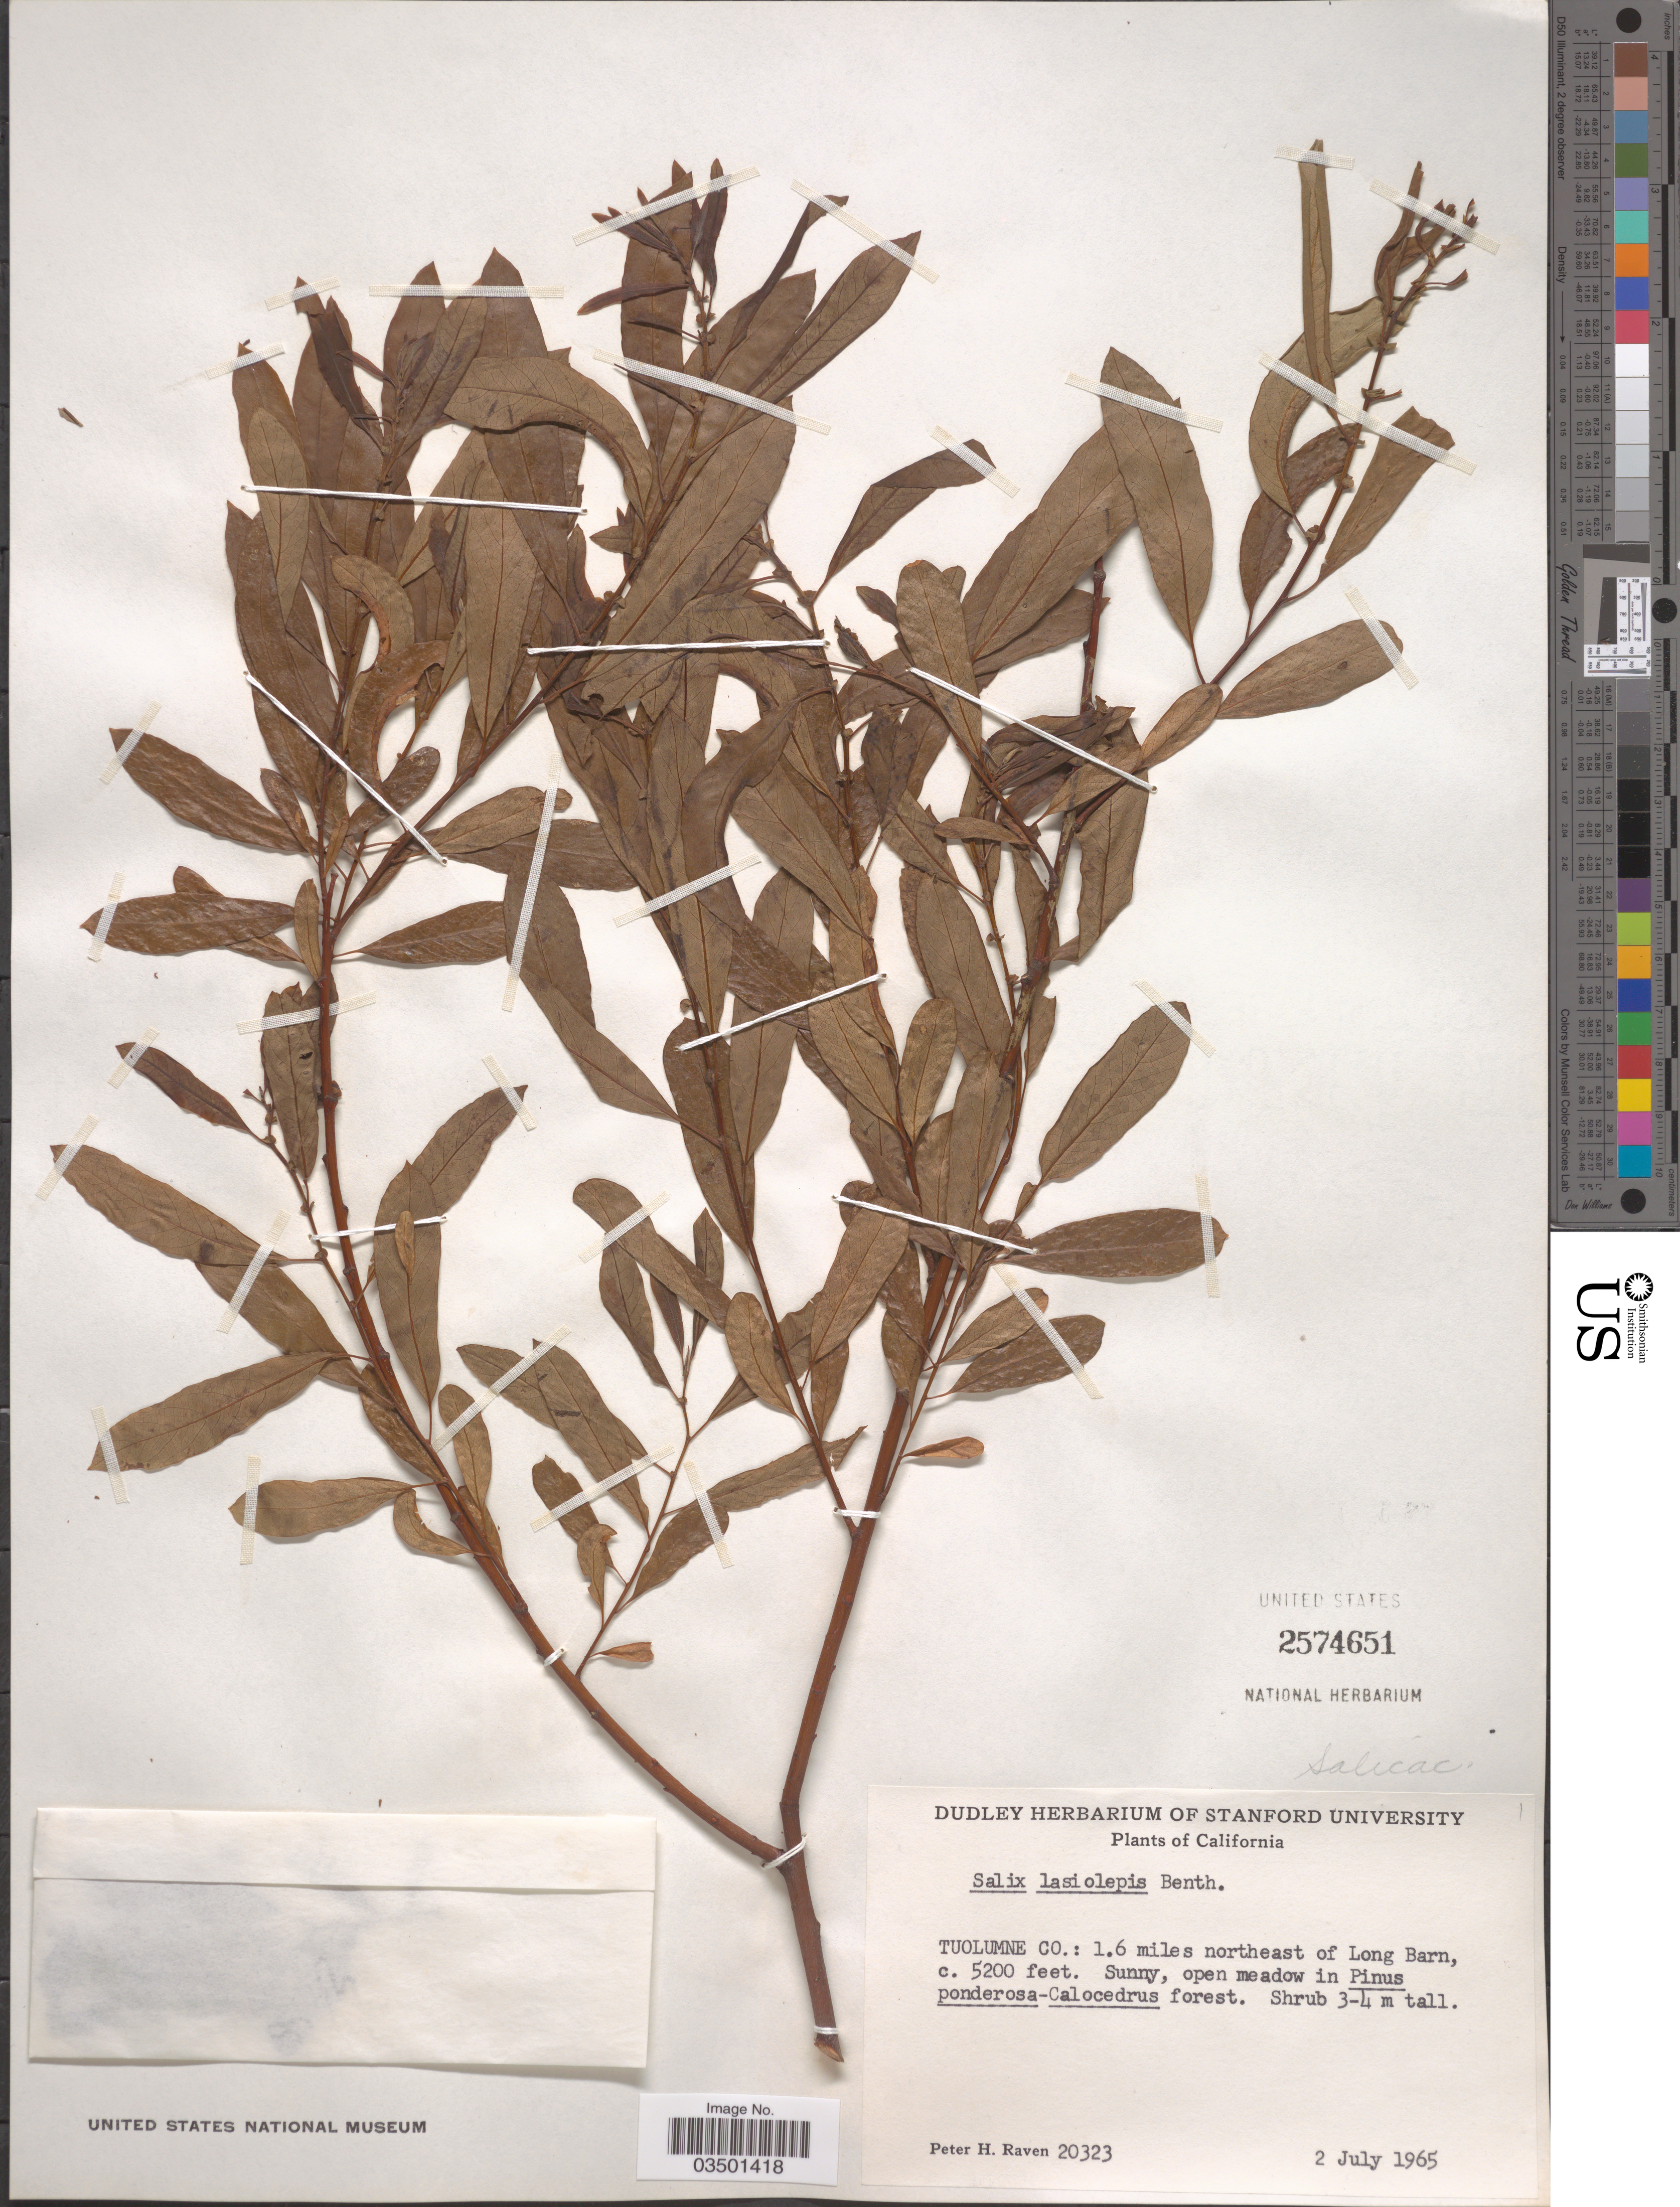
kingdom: Plantae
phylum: Tracheophyta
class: Magnoliopsida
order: Malpighiales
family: Salicaceae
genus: Salix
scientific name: Salix lasiolepis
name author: Benth.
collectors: P. Raven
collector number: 20323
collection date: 1965-07-02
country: United States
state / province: California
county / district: Tuolumne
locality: Tuolumne Co.: 1.6 miles northeast of Long Barn.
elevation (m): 1585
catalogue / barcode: US 2574651